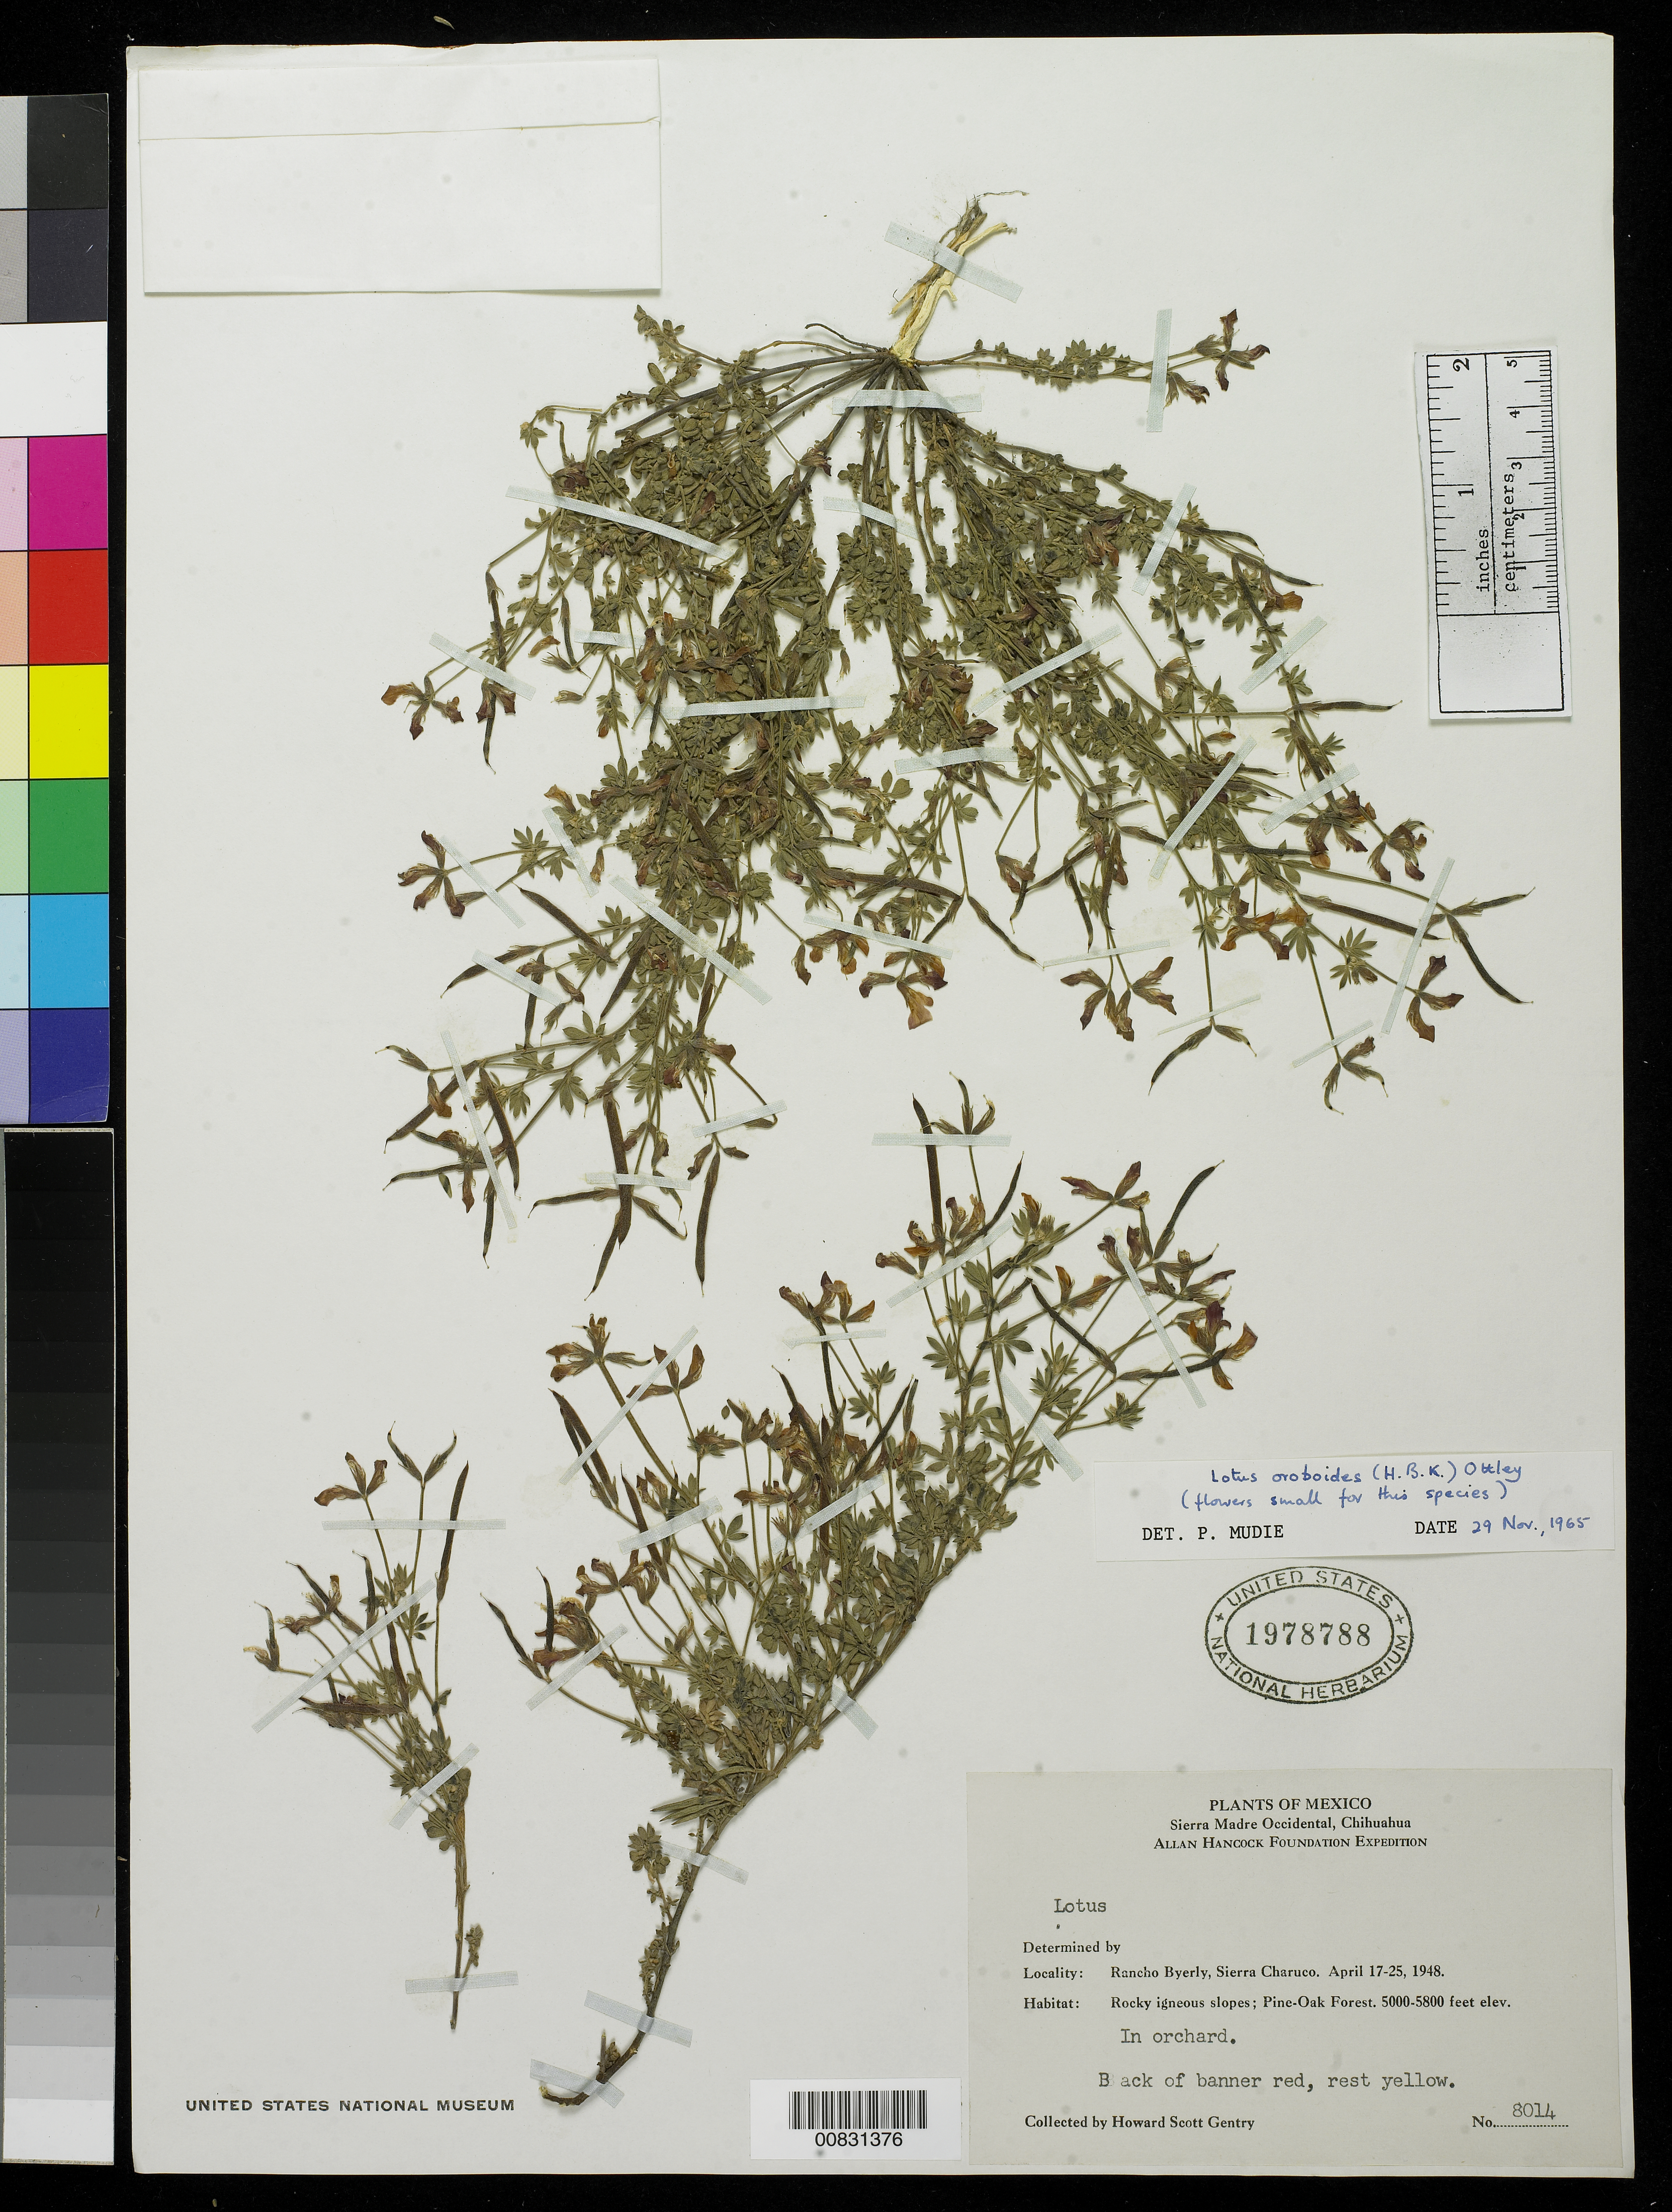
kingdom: Plantae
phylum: Tracheophyta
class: Magnoliopsida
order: Fabales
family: Fabaceae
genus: Ottleya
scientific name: Ottleya oroboides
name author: (Kunth) D.D. Sokoloff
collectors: H. S. Gentry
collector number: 8014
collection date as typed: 17 Apr 1948 to 25 Apr 1948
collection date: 1948-04-17/1948-04-25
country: Mexico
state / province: Chihuahua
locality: Rancho Byerly, Sierra Charuco.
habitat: In orchard. Rocky igneous slopes; Pine-Oak forest.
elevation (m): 1524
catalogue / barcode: US 1978788